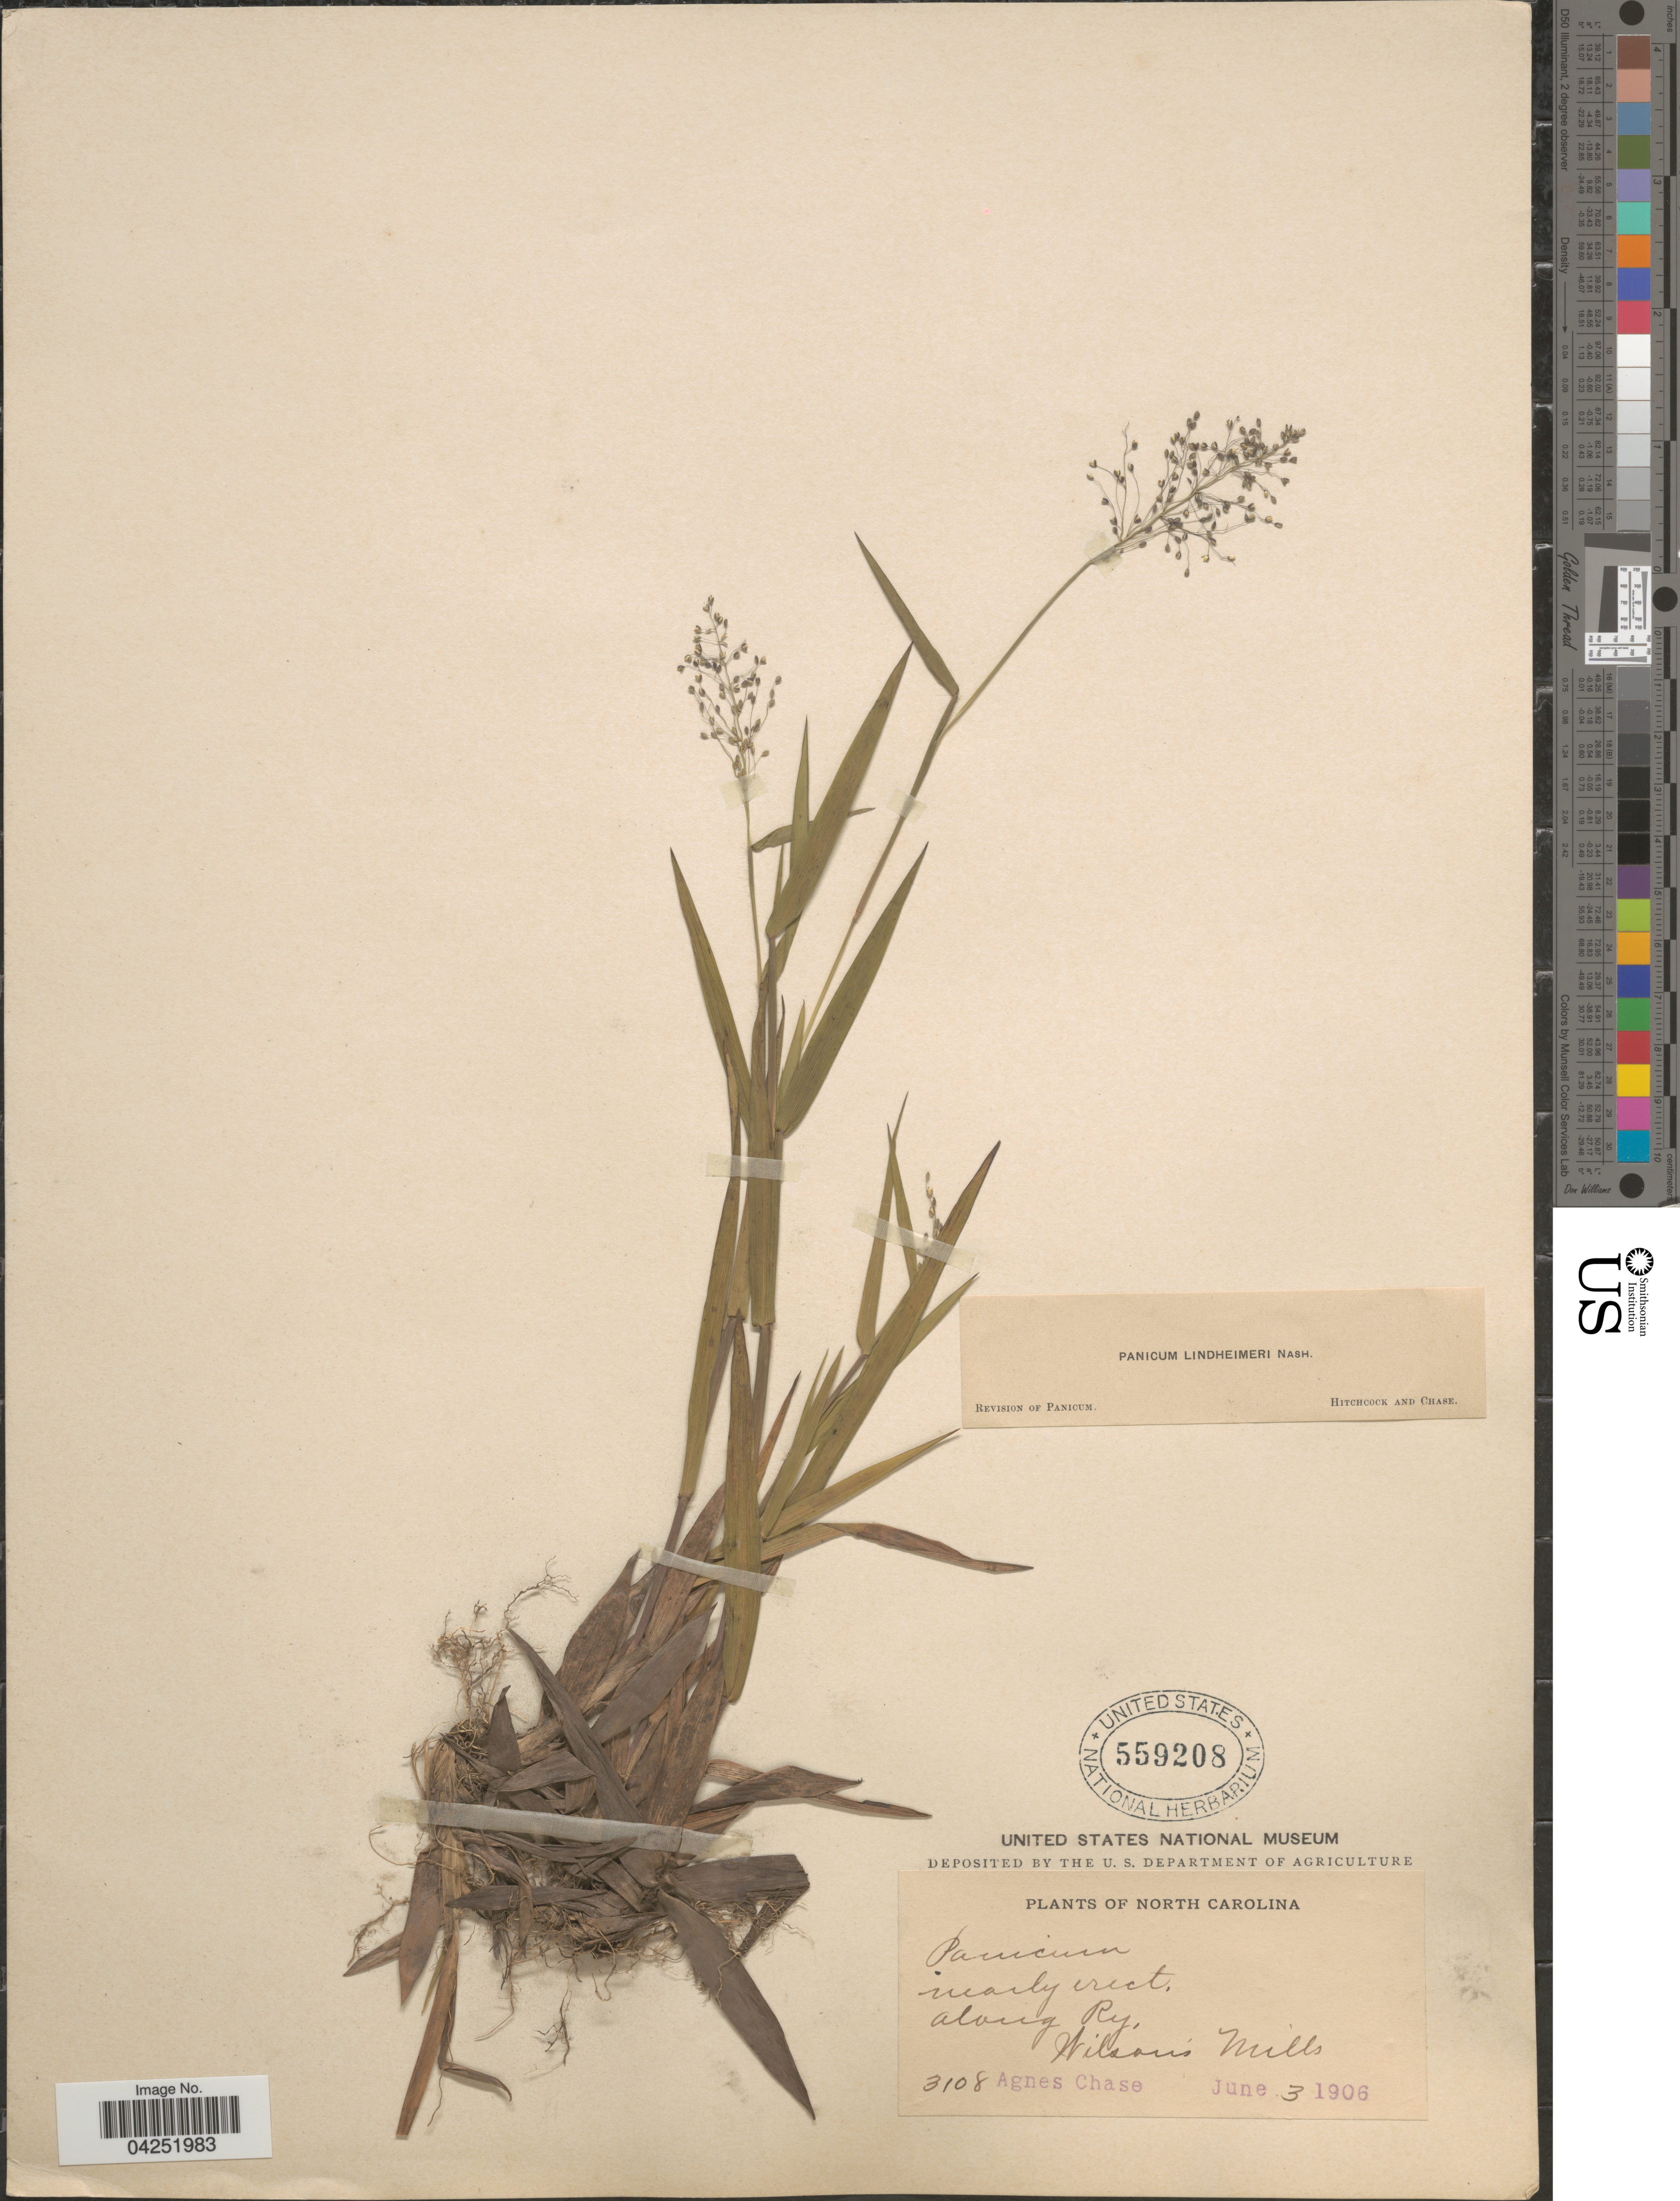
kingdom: Plantae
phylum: Tracheophyta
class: Liliopsida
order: Poales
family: Poaceae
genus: Dichanthelium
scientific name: Dichanthelium acuminatum var. lindheimeri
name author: (Nash) Gould & C.A. Clark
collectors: A. Chase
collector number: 3108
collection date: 1906-06-03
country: United States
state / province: North Carolina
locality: Along Ry, Wilson's Mills.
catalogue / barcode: US 559208